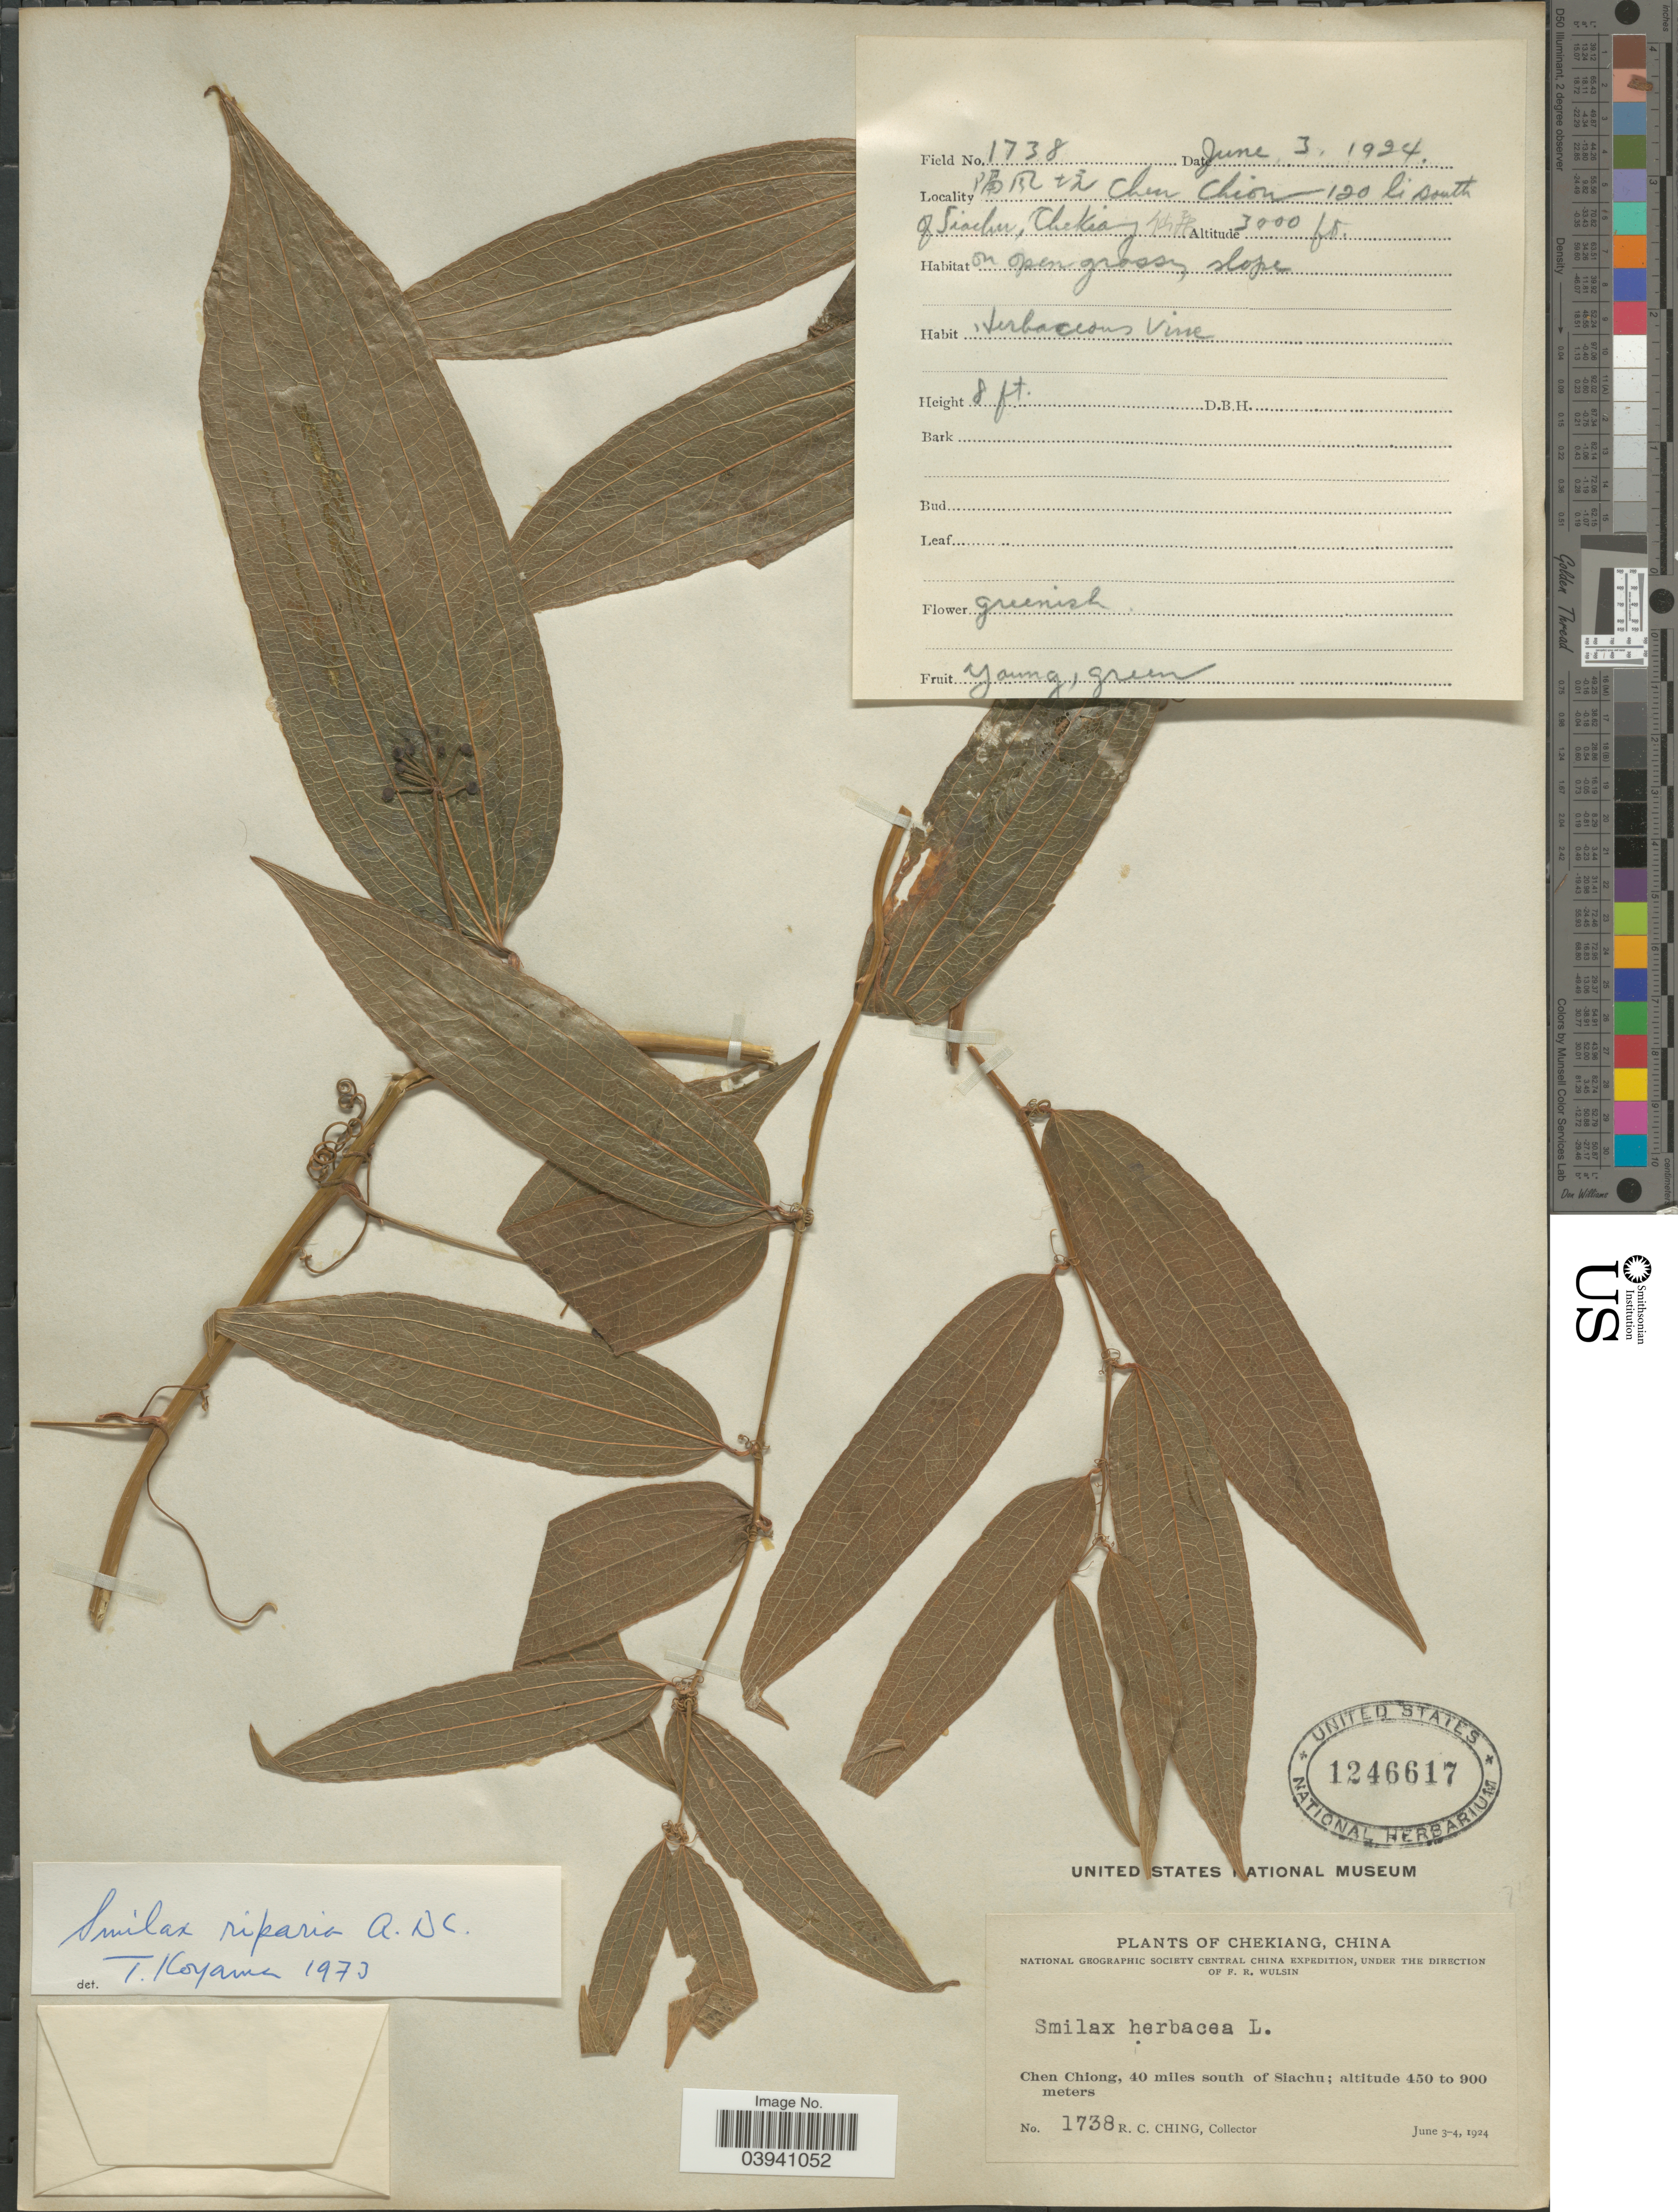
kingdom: Plantae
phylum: Tracheophyta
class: Liliopsida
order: Liliales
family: Smilacaceae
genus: Smilax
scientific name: Smilax riparia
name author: A. DC.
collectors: R. C. Ching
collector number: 1738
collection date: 1924-06-03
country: China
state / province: Sichuan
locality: Chen Chion 120 li south of Siachu. Chen Chiong, 40 miles south of Siachu.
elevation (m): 914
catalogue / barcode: US 1246617